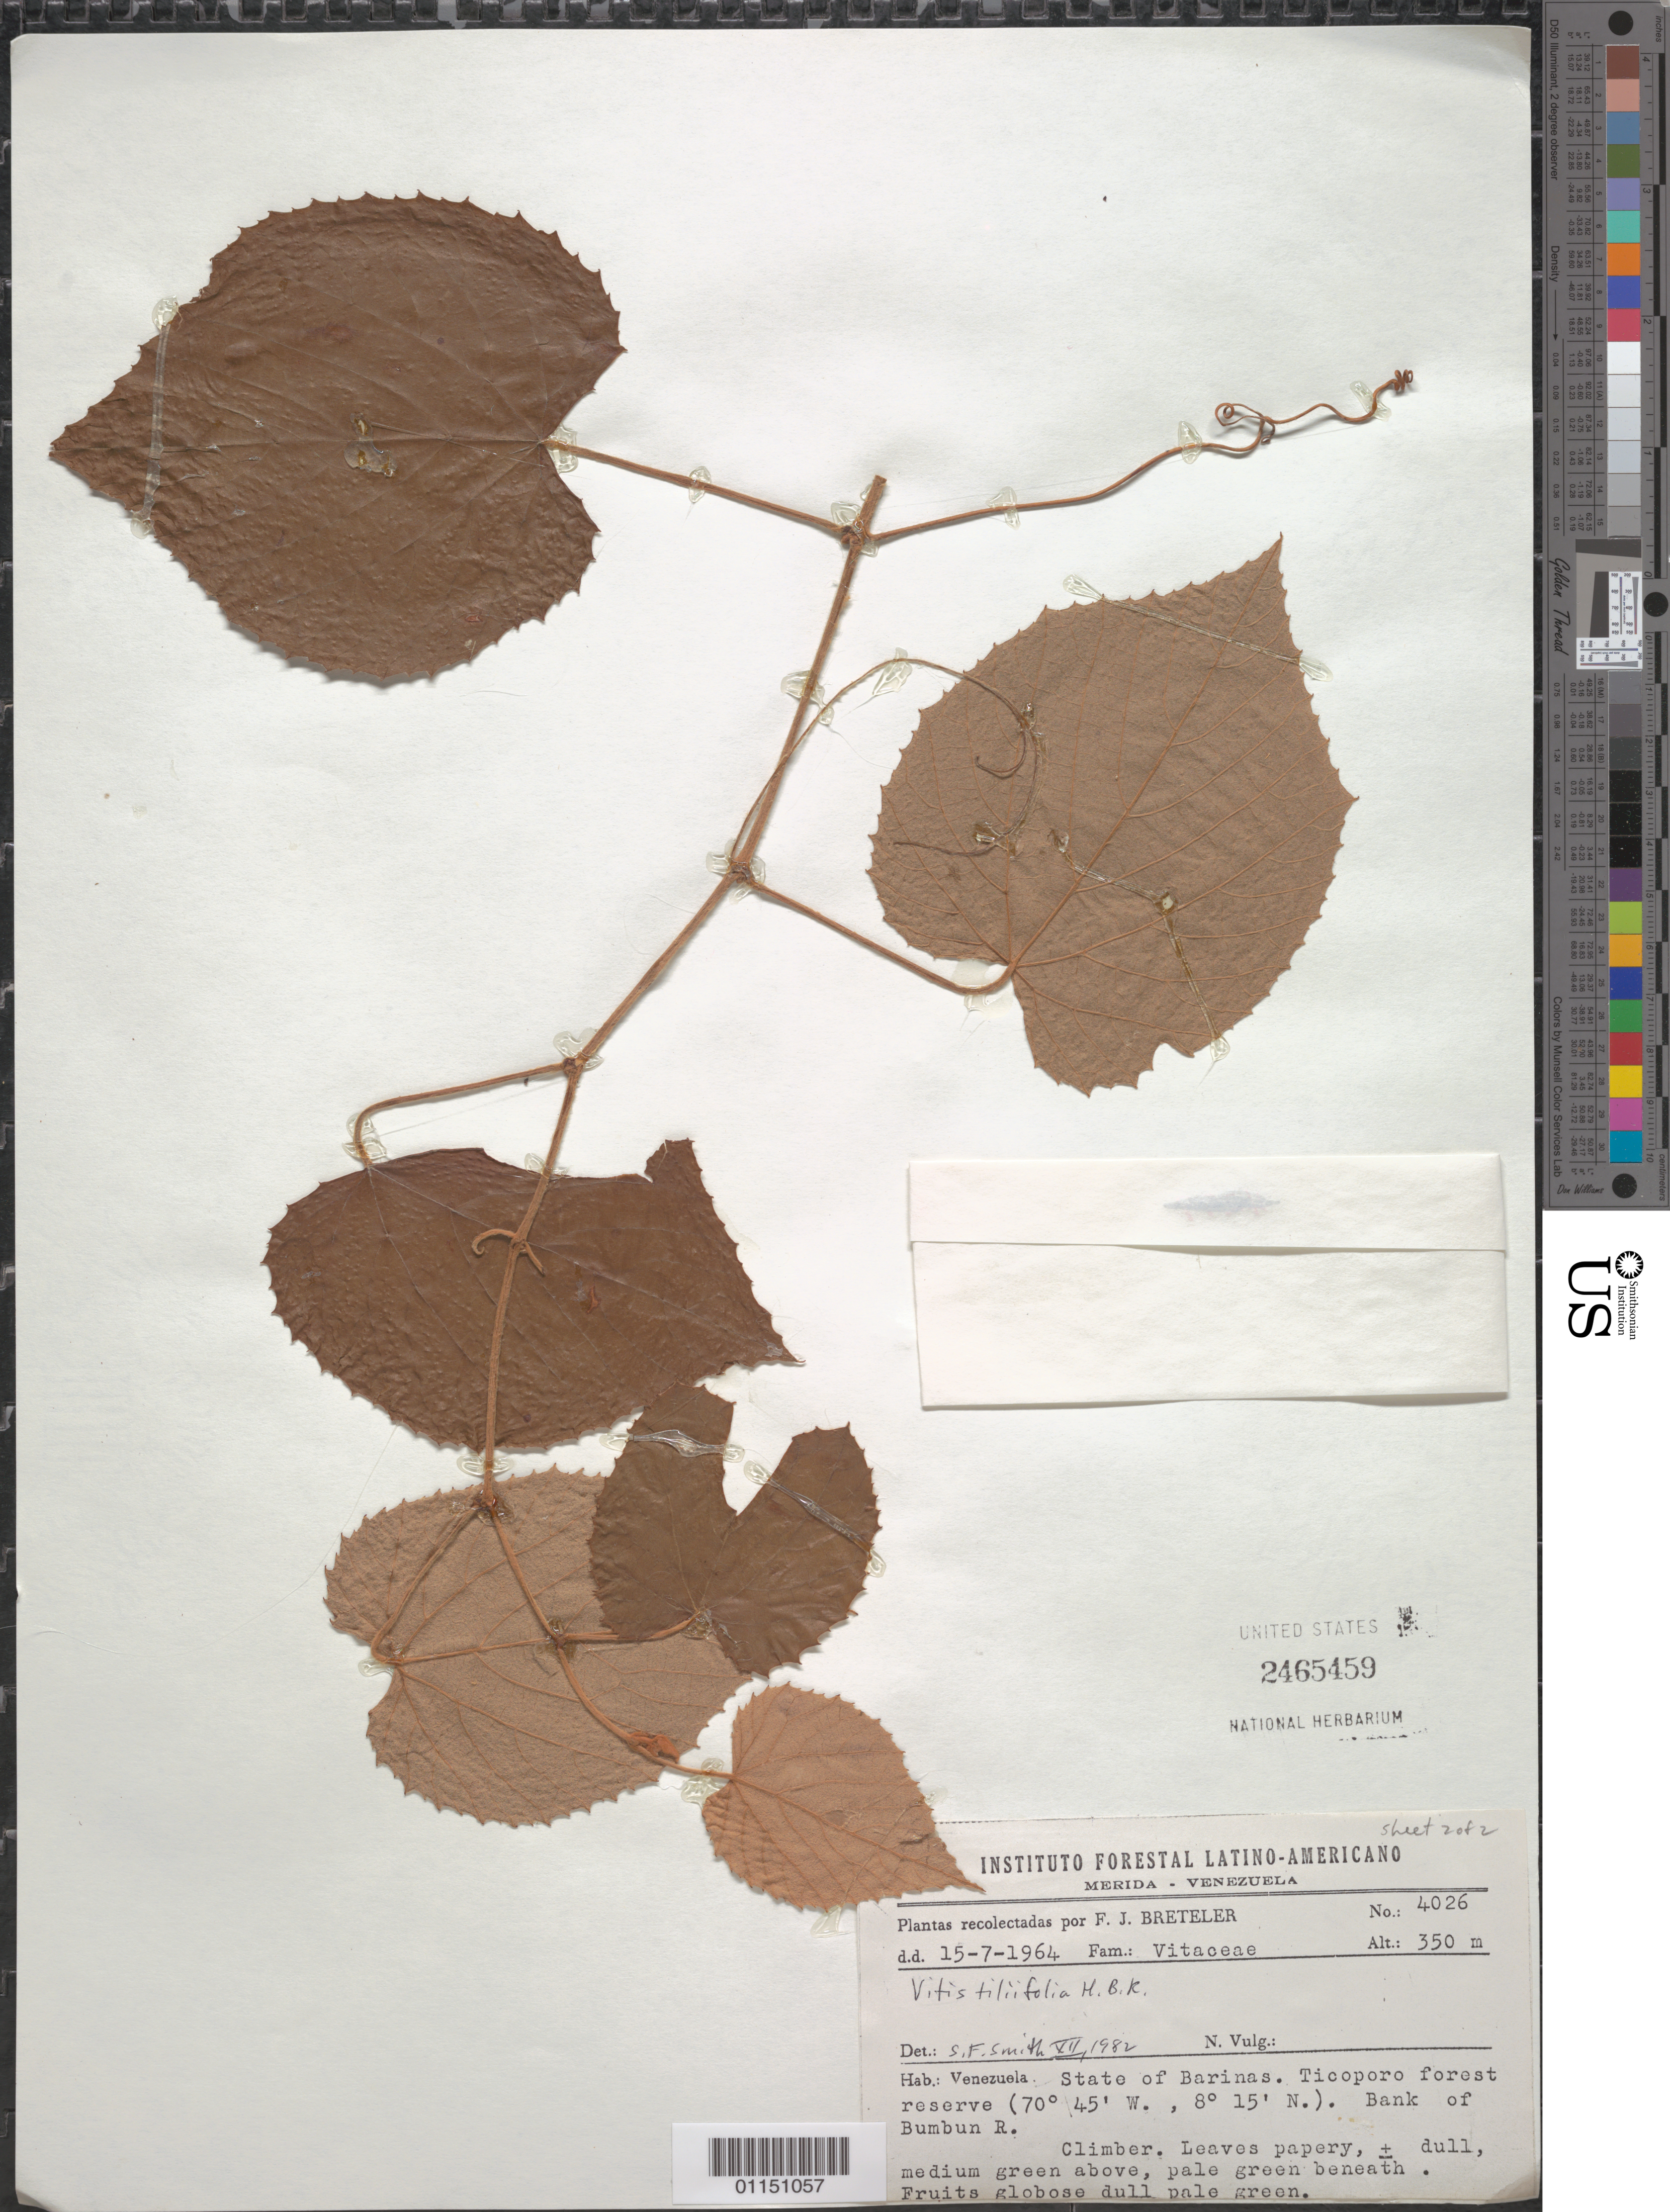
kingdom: Plantae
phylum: Tracheophyta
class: Magnoliopsida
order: Vitales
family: Vitaceae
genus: Vitis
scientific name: Vitis tiliaefolia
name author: Willd.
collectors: F. J. Breteler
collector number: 4026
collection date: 1964-07-15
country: Venezuela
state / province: Barinas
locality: Ticoporo forest reserve. Bumbun River.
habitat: Forest, bank of river. Climber.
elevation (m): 350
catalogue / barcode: US 2465459